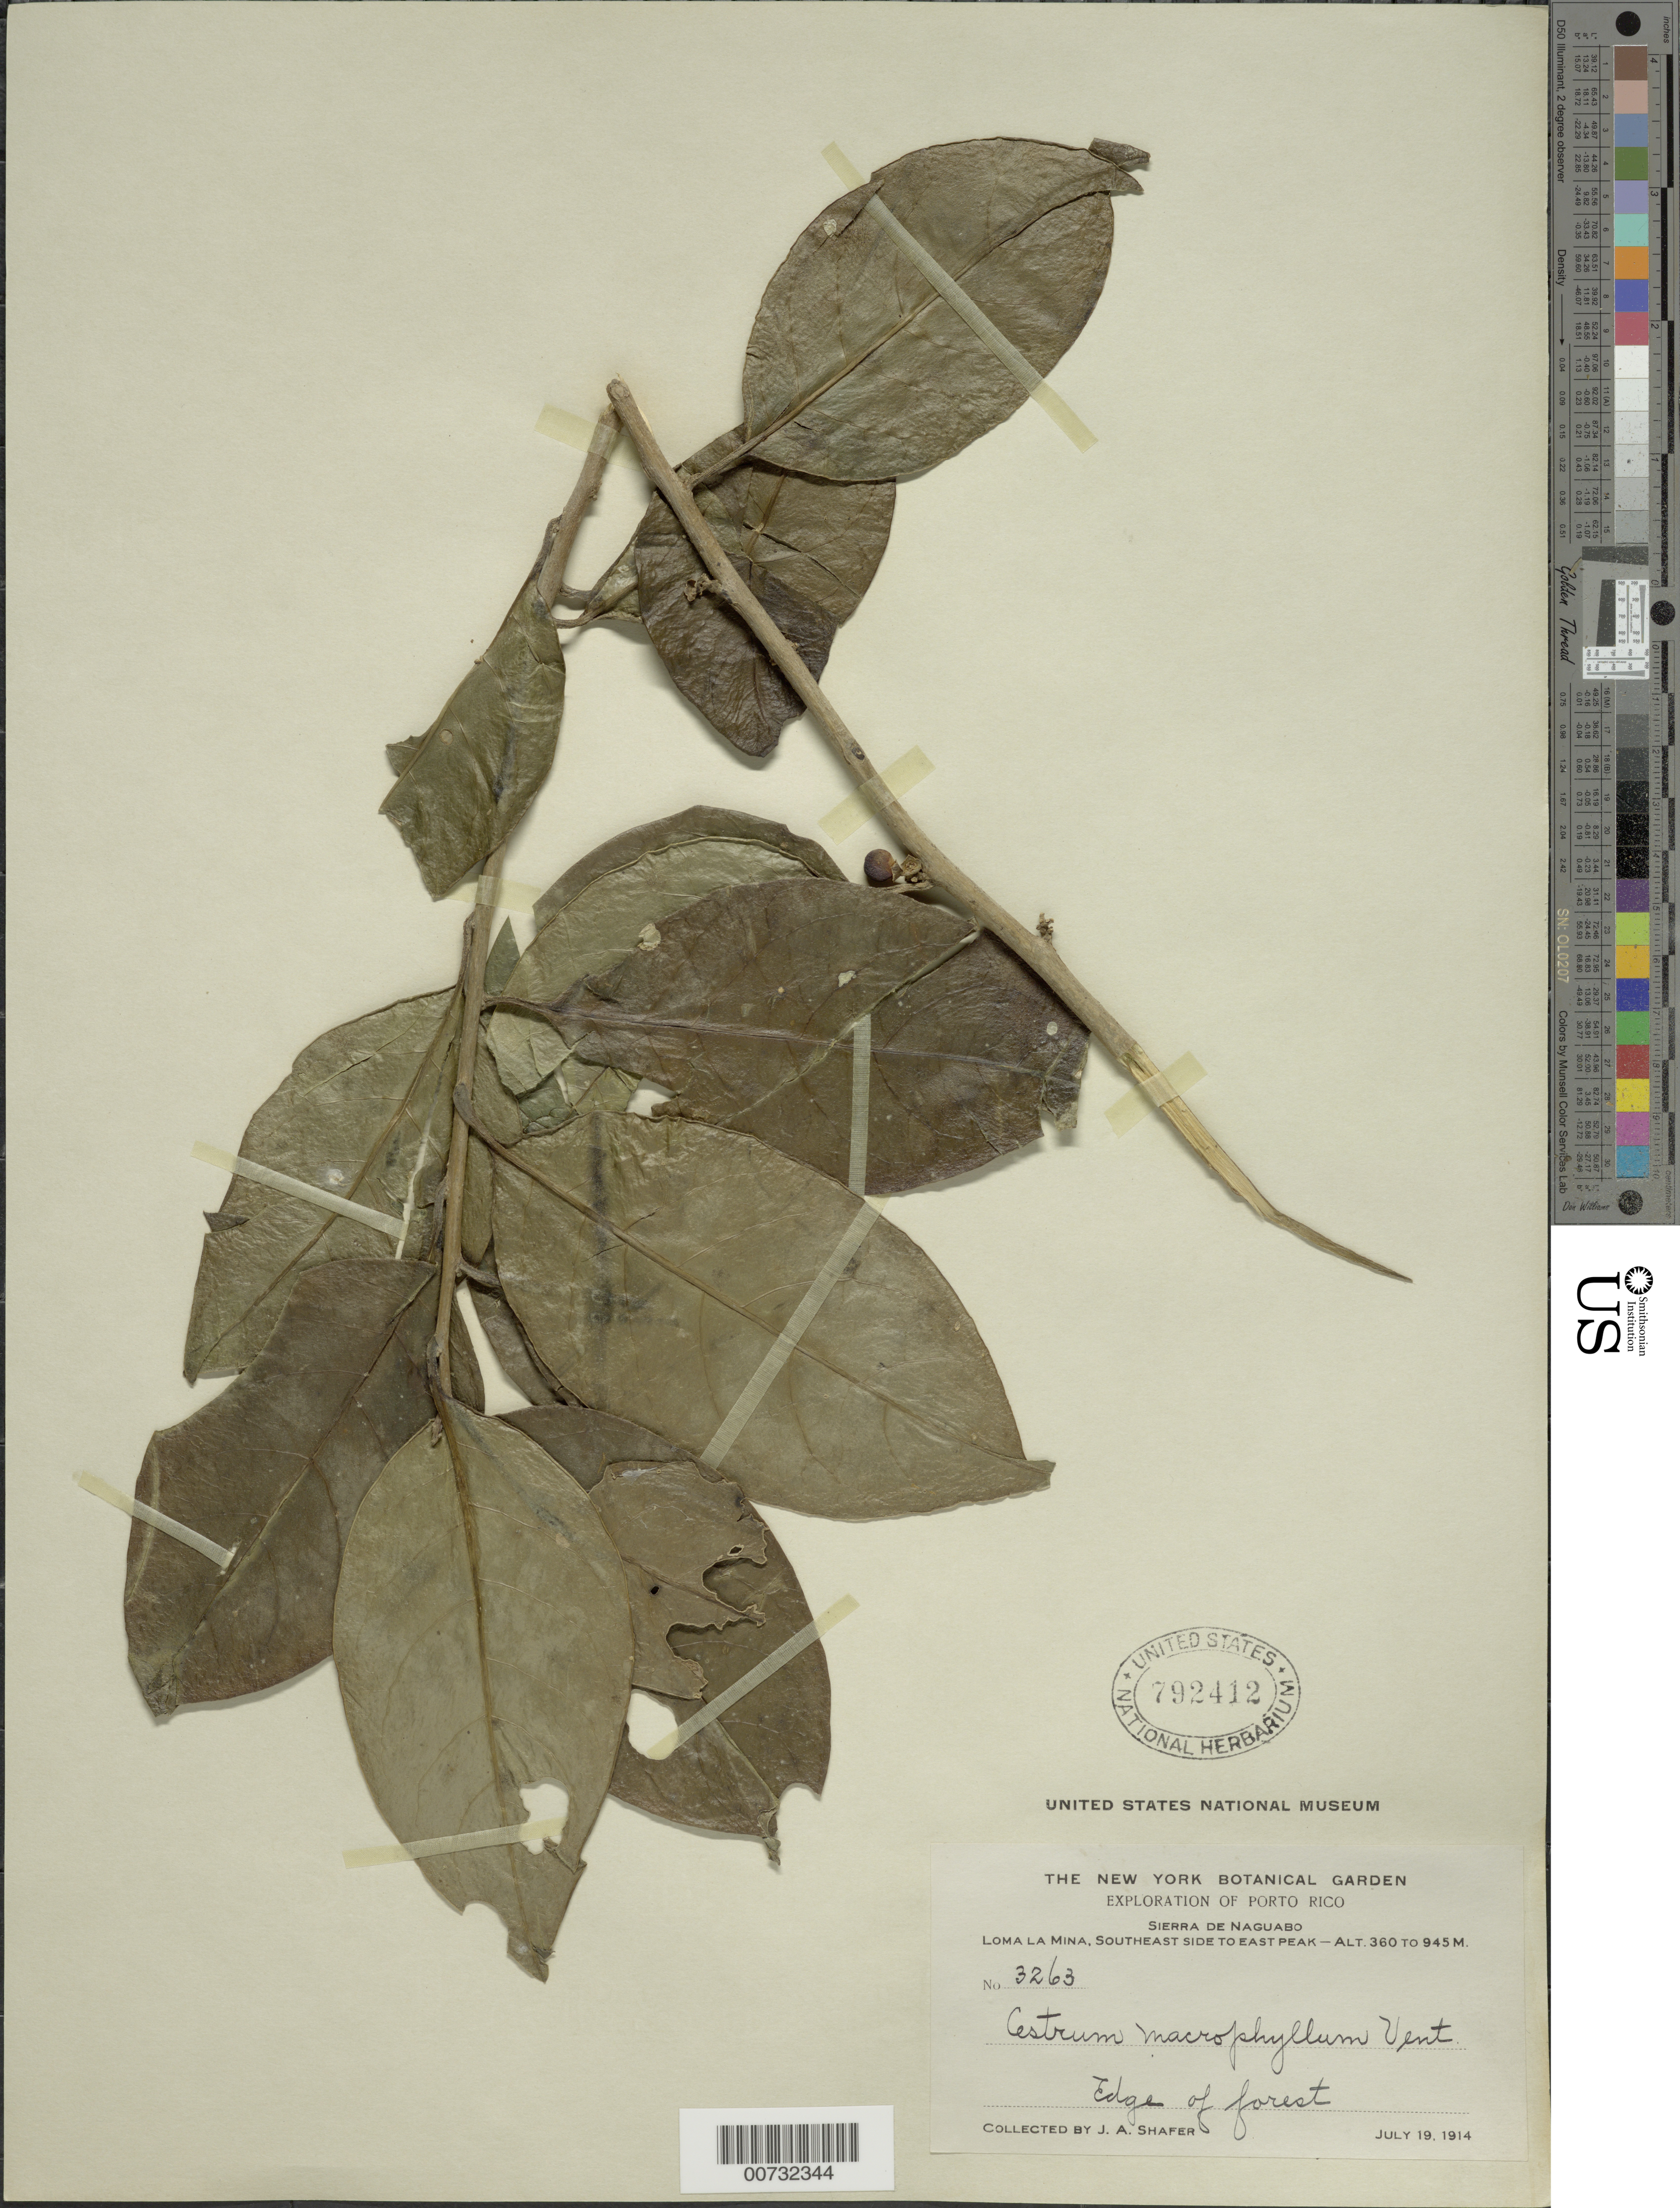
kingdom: Plantae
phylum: Tracheophyta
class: Magnoliopsida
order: Solanales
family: Solanaceae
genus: Cestrum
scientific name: Cestrum macrophyllum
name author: Vent.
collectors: J. A. Shafer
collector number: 3263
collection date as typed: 19 Jul 1914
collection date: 1914-07-19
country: Puerto Rico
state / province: Naguabo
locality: Sierra de Naguabo: Loma la Mina, SE side of E Peak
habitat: Edge of forest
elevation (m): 360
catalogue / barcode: US 792412